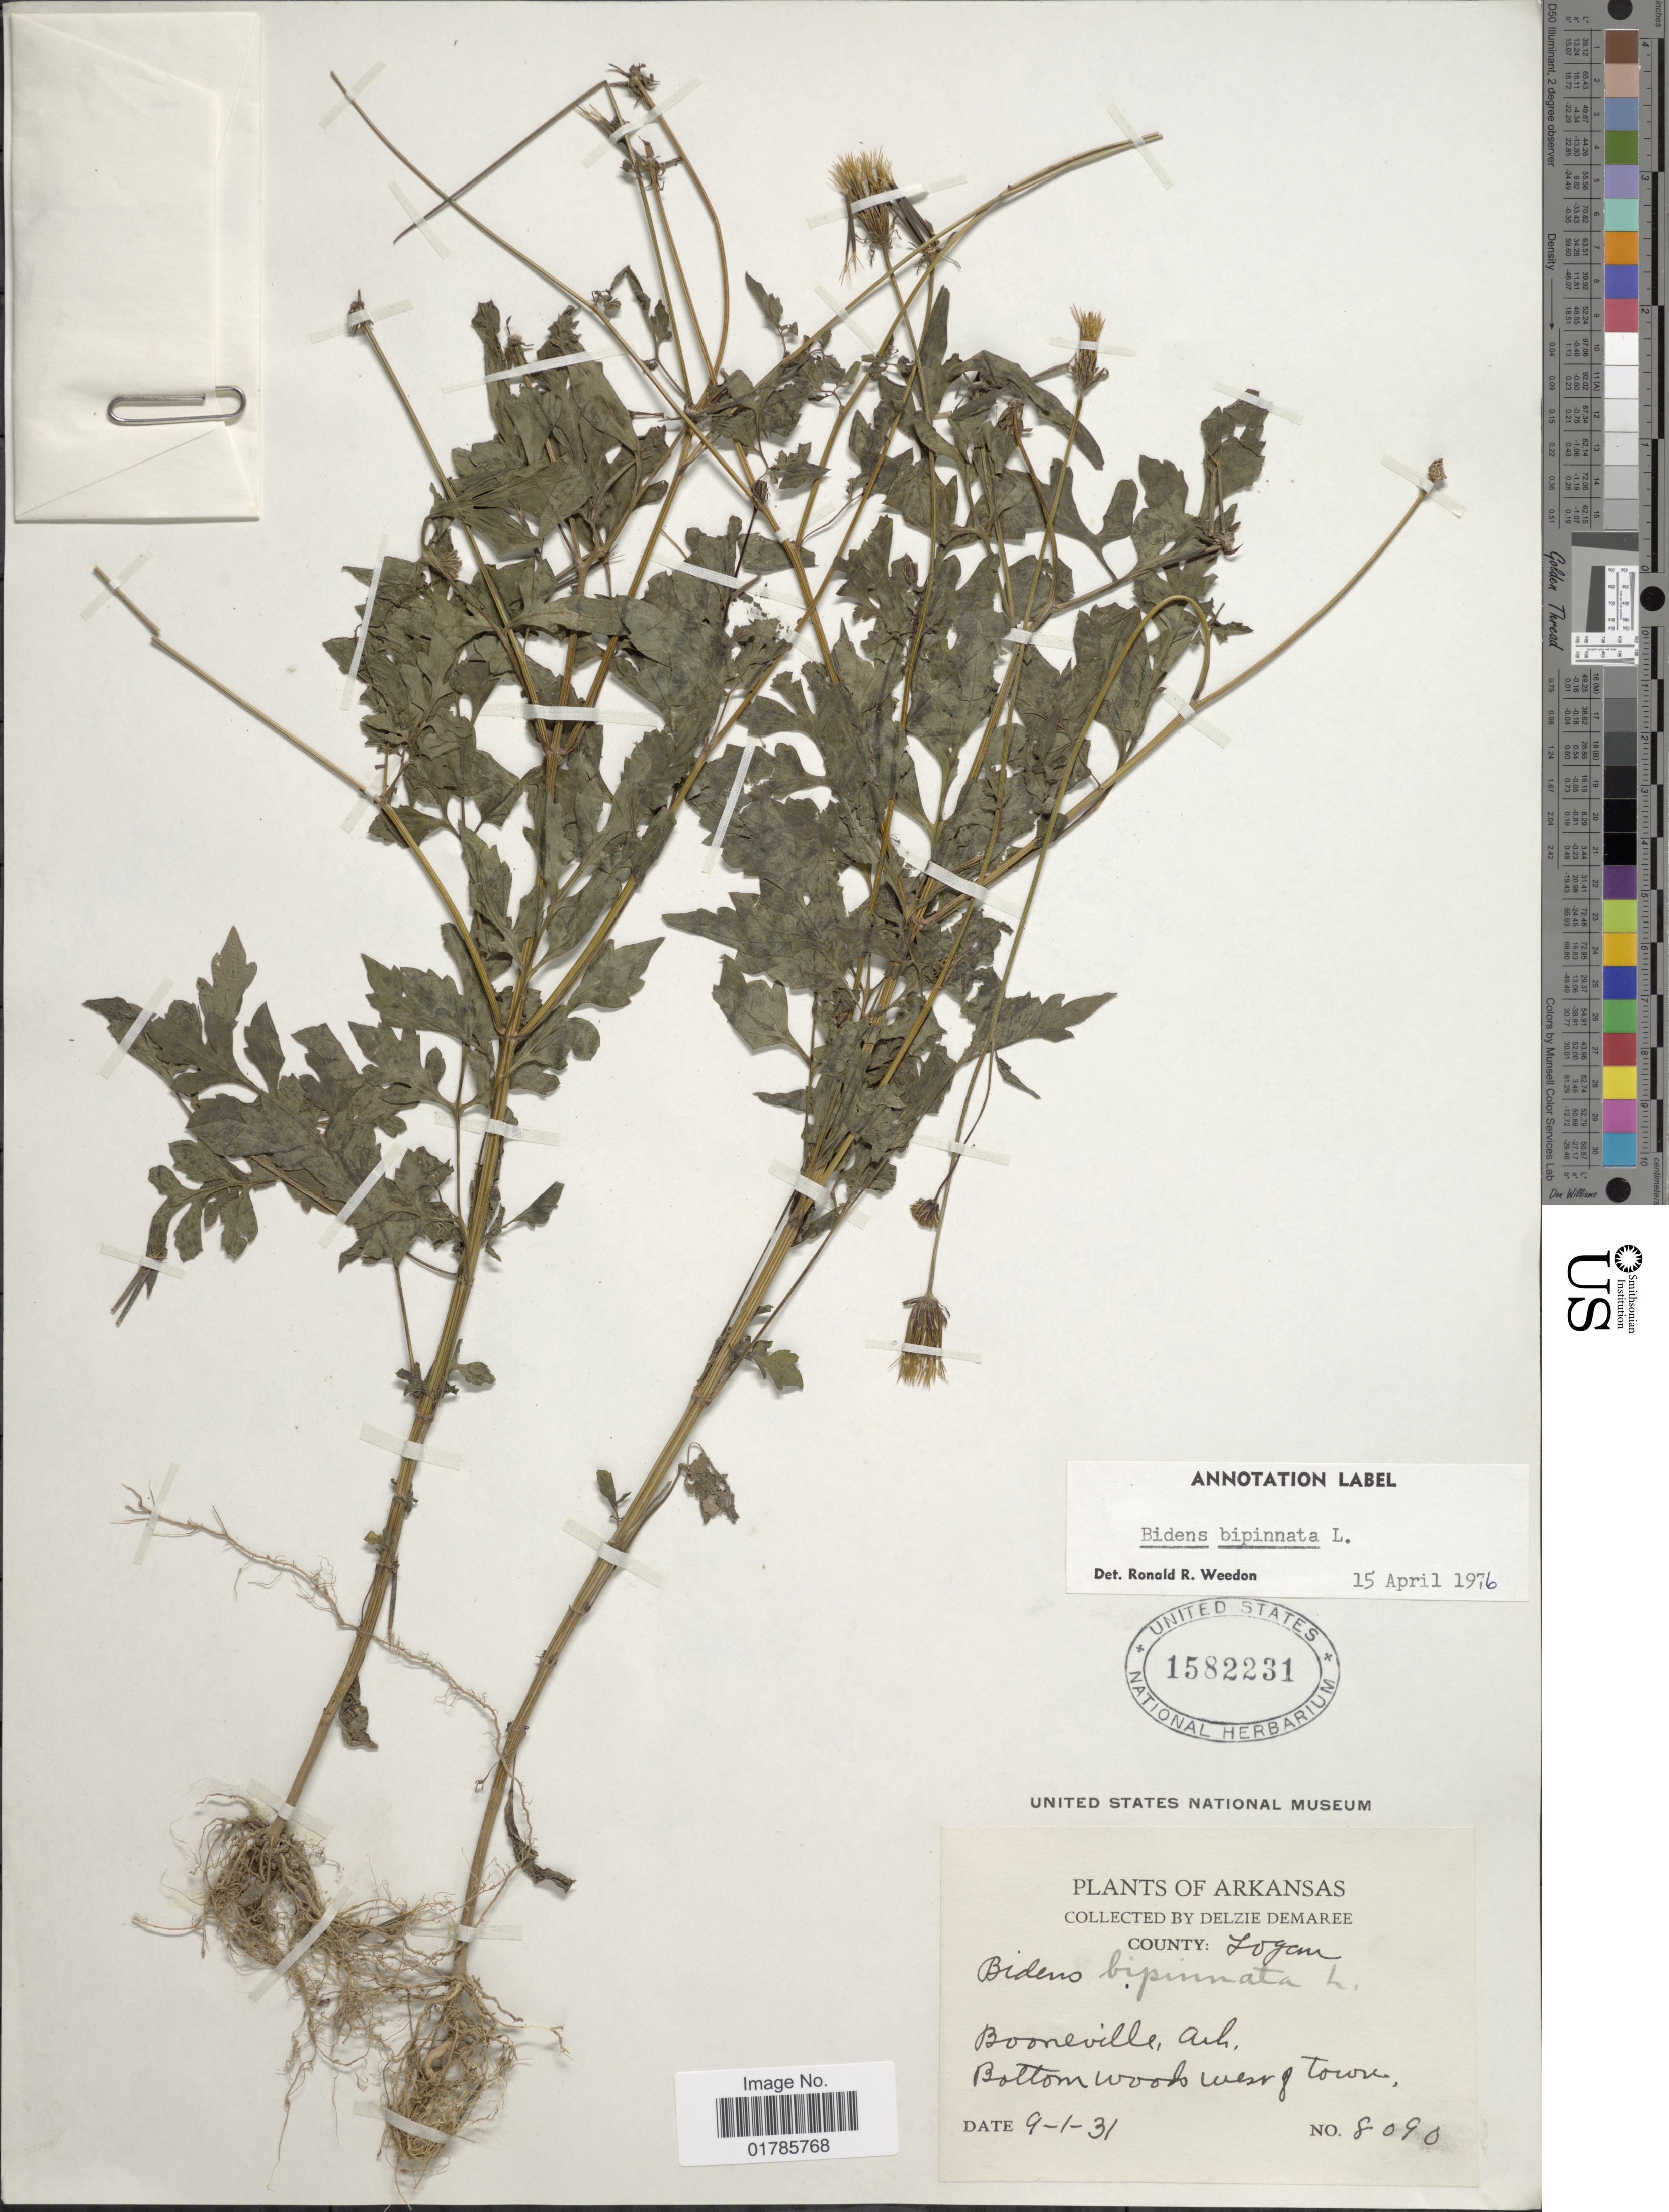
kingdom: Plantae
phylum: Tracheophyta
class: Magnoliopsida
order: Asterales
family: Asteraceae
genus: Bidens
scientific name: Bidens bipinnata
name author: L.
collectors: D. Demaree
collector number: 8090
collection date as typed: Transcribed d/m/y: 1/9/31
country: United States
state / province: Arkansas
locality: County: Logan, Booneville, Ark., Bottom woods west of Town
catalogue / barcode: US 1582231